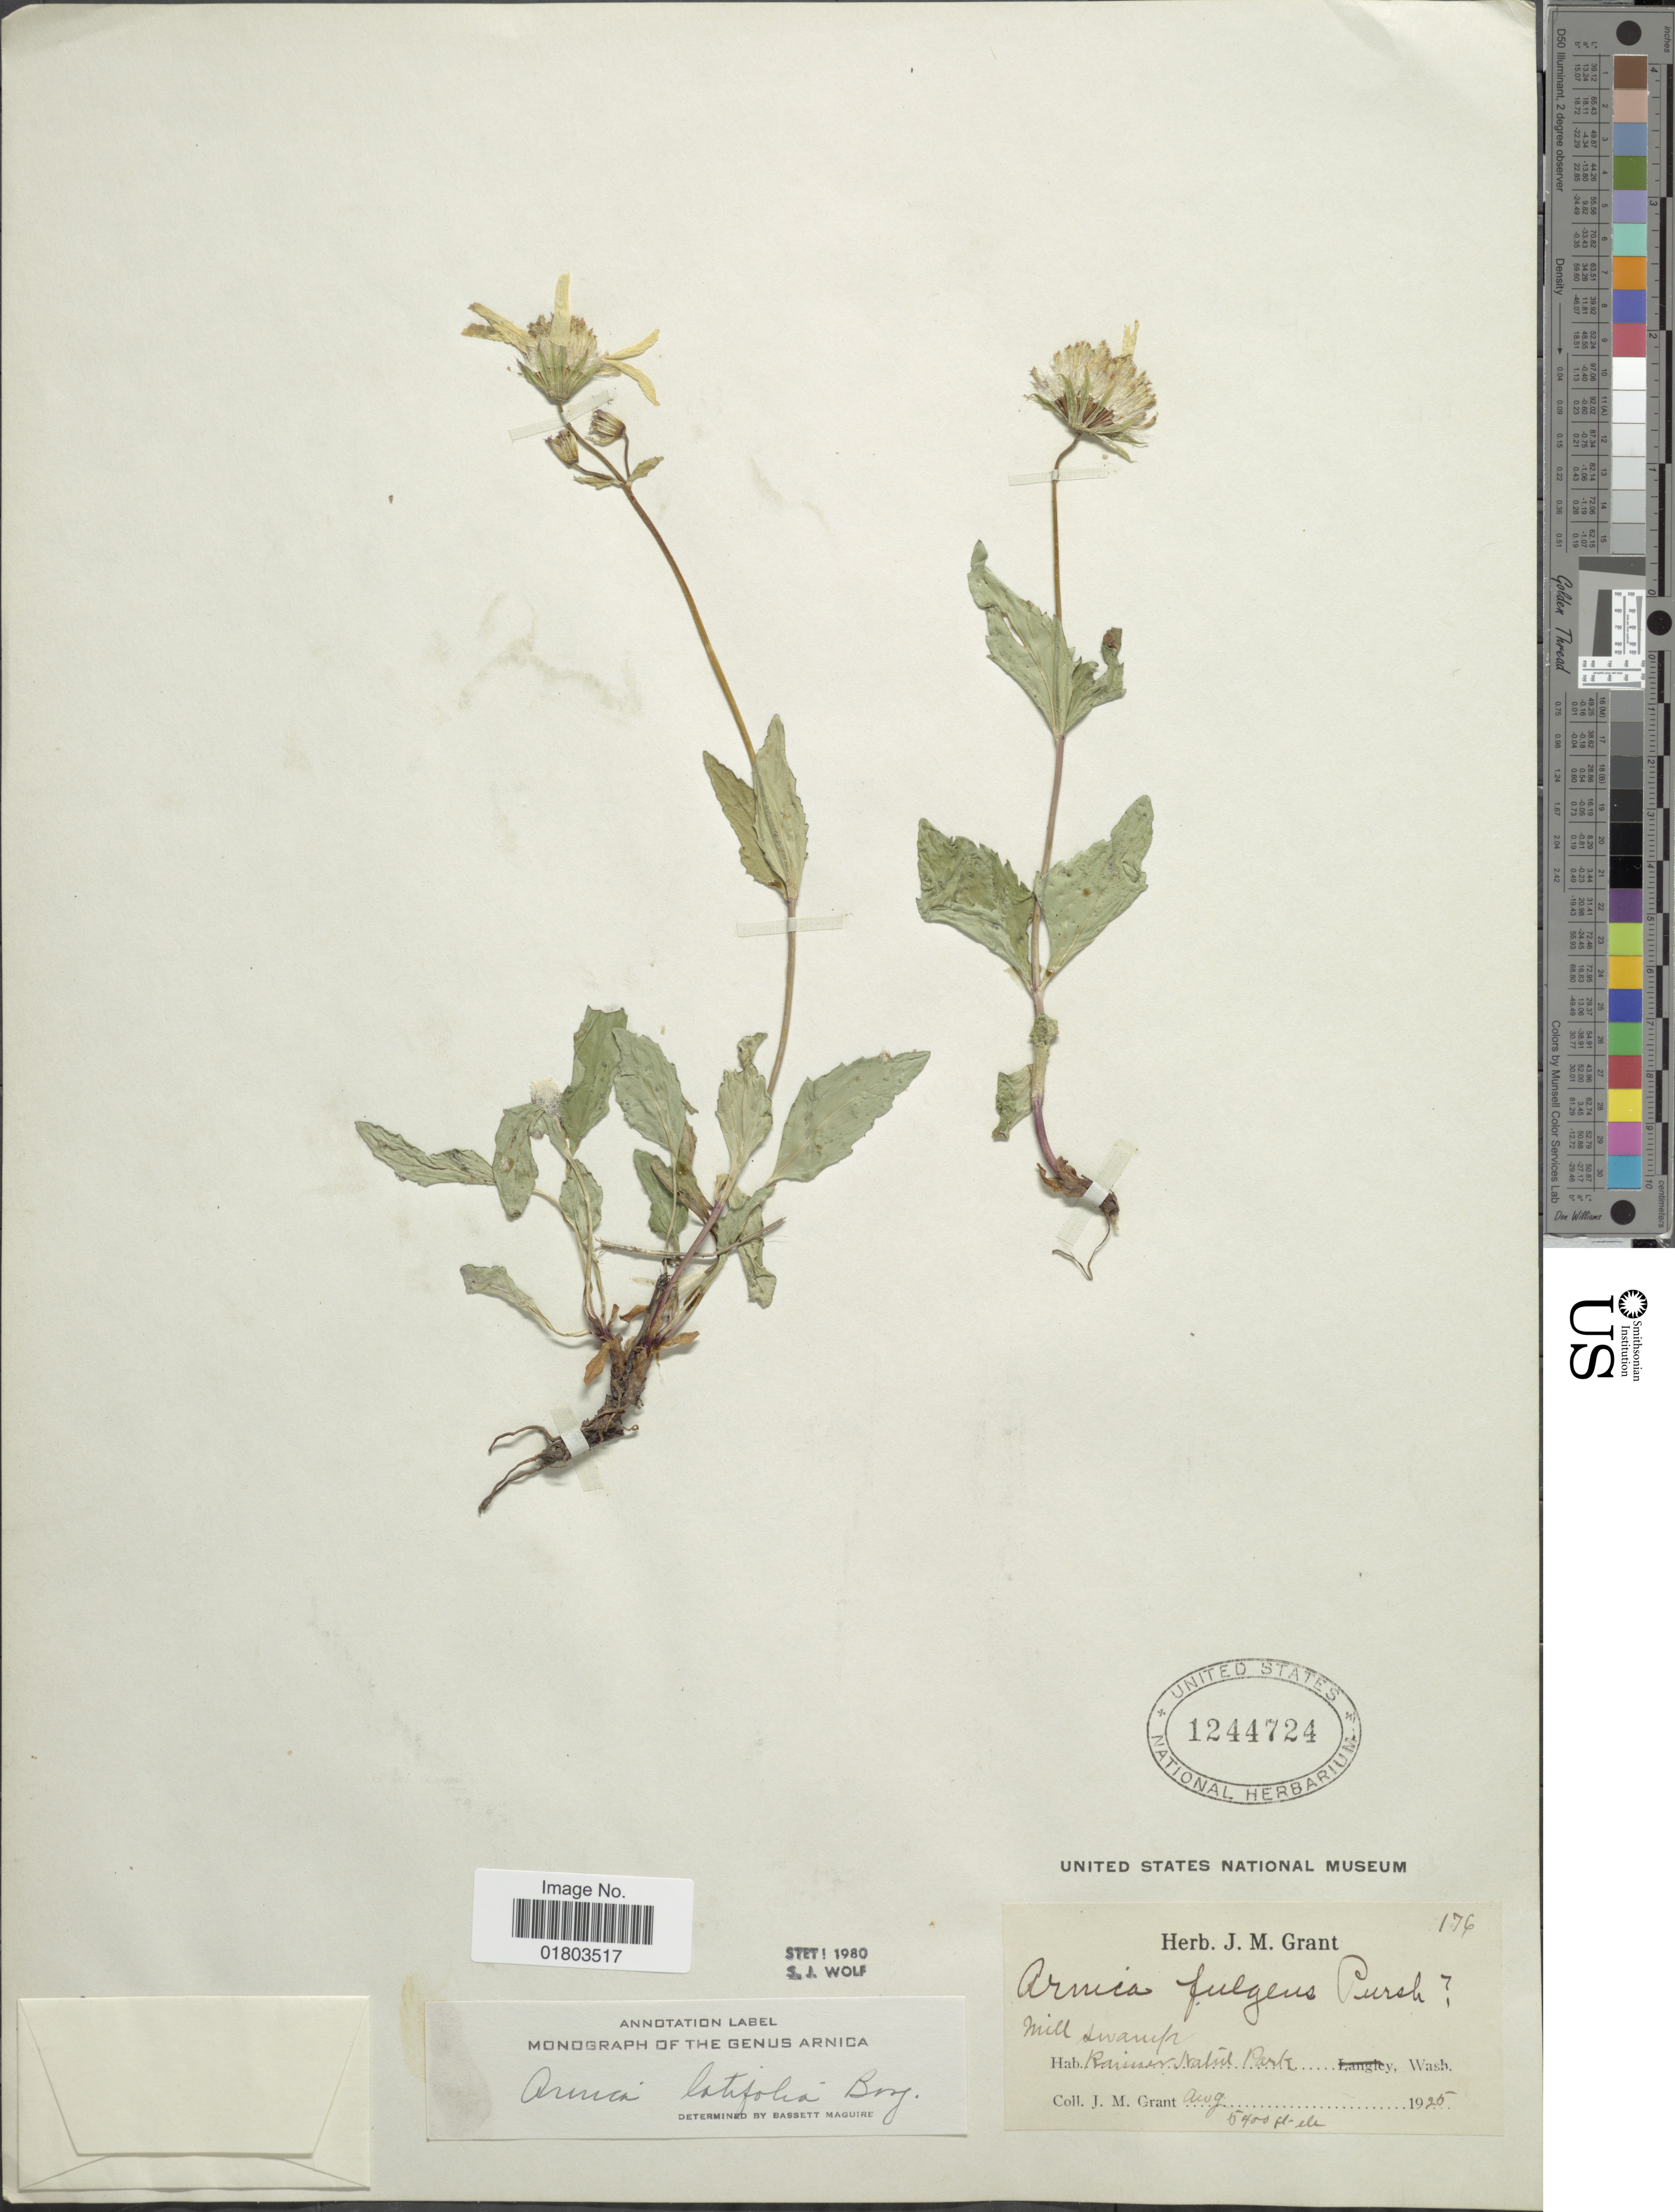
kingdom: Plantae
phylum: Tracheophyta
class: Magnoliopsida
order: Asterales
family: Asteraceae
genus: Arnica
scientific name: Arnica latifolia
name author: Bong.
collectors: J. M. Grant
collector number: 176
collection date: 1825-08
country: United States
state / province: Washington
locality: Mill Swamp, Rainier Nature Park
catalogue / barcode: US 1244724